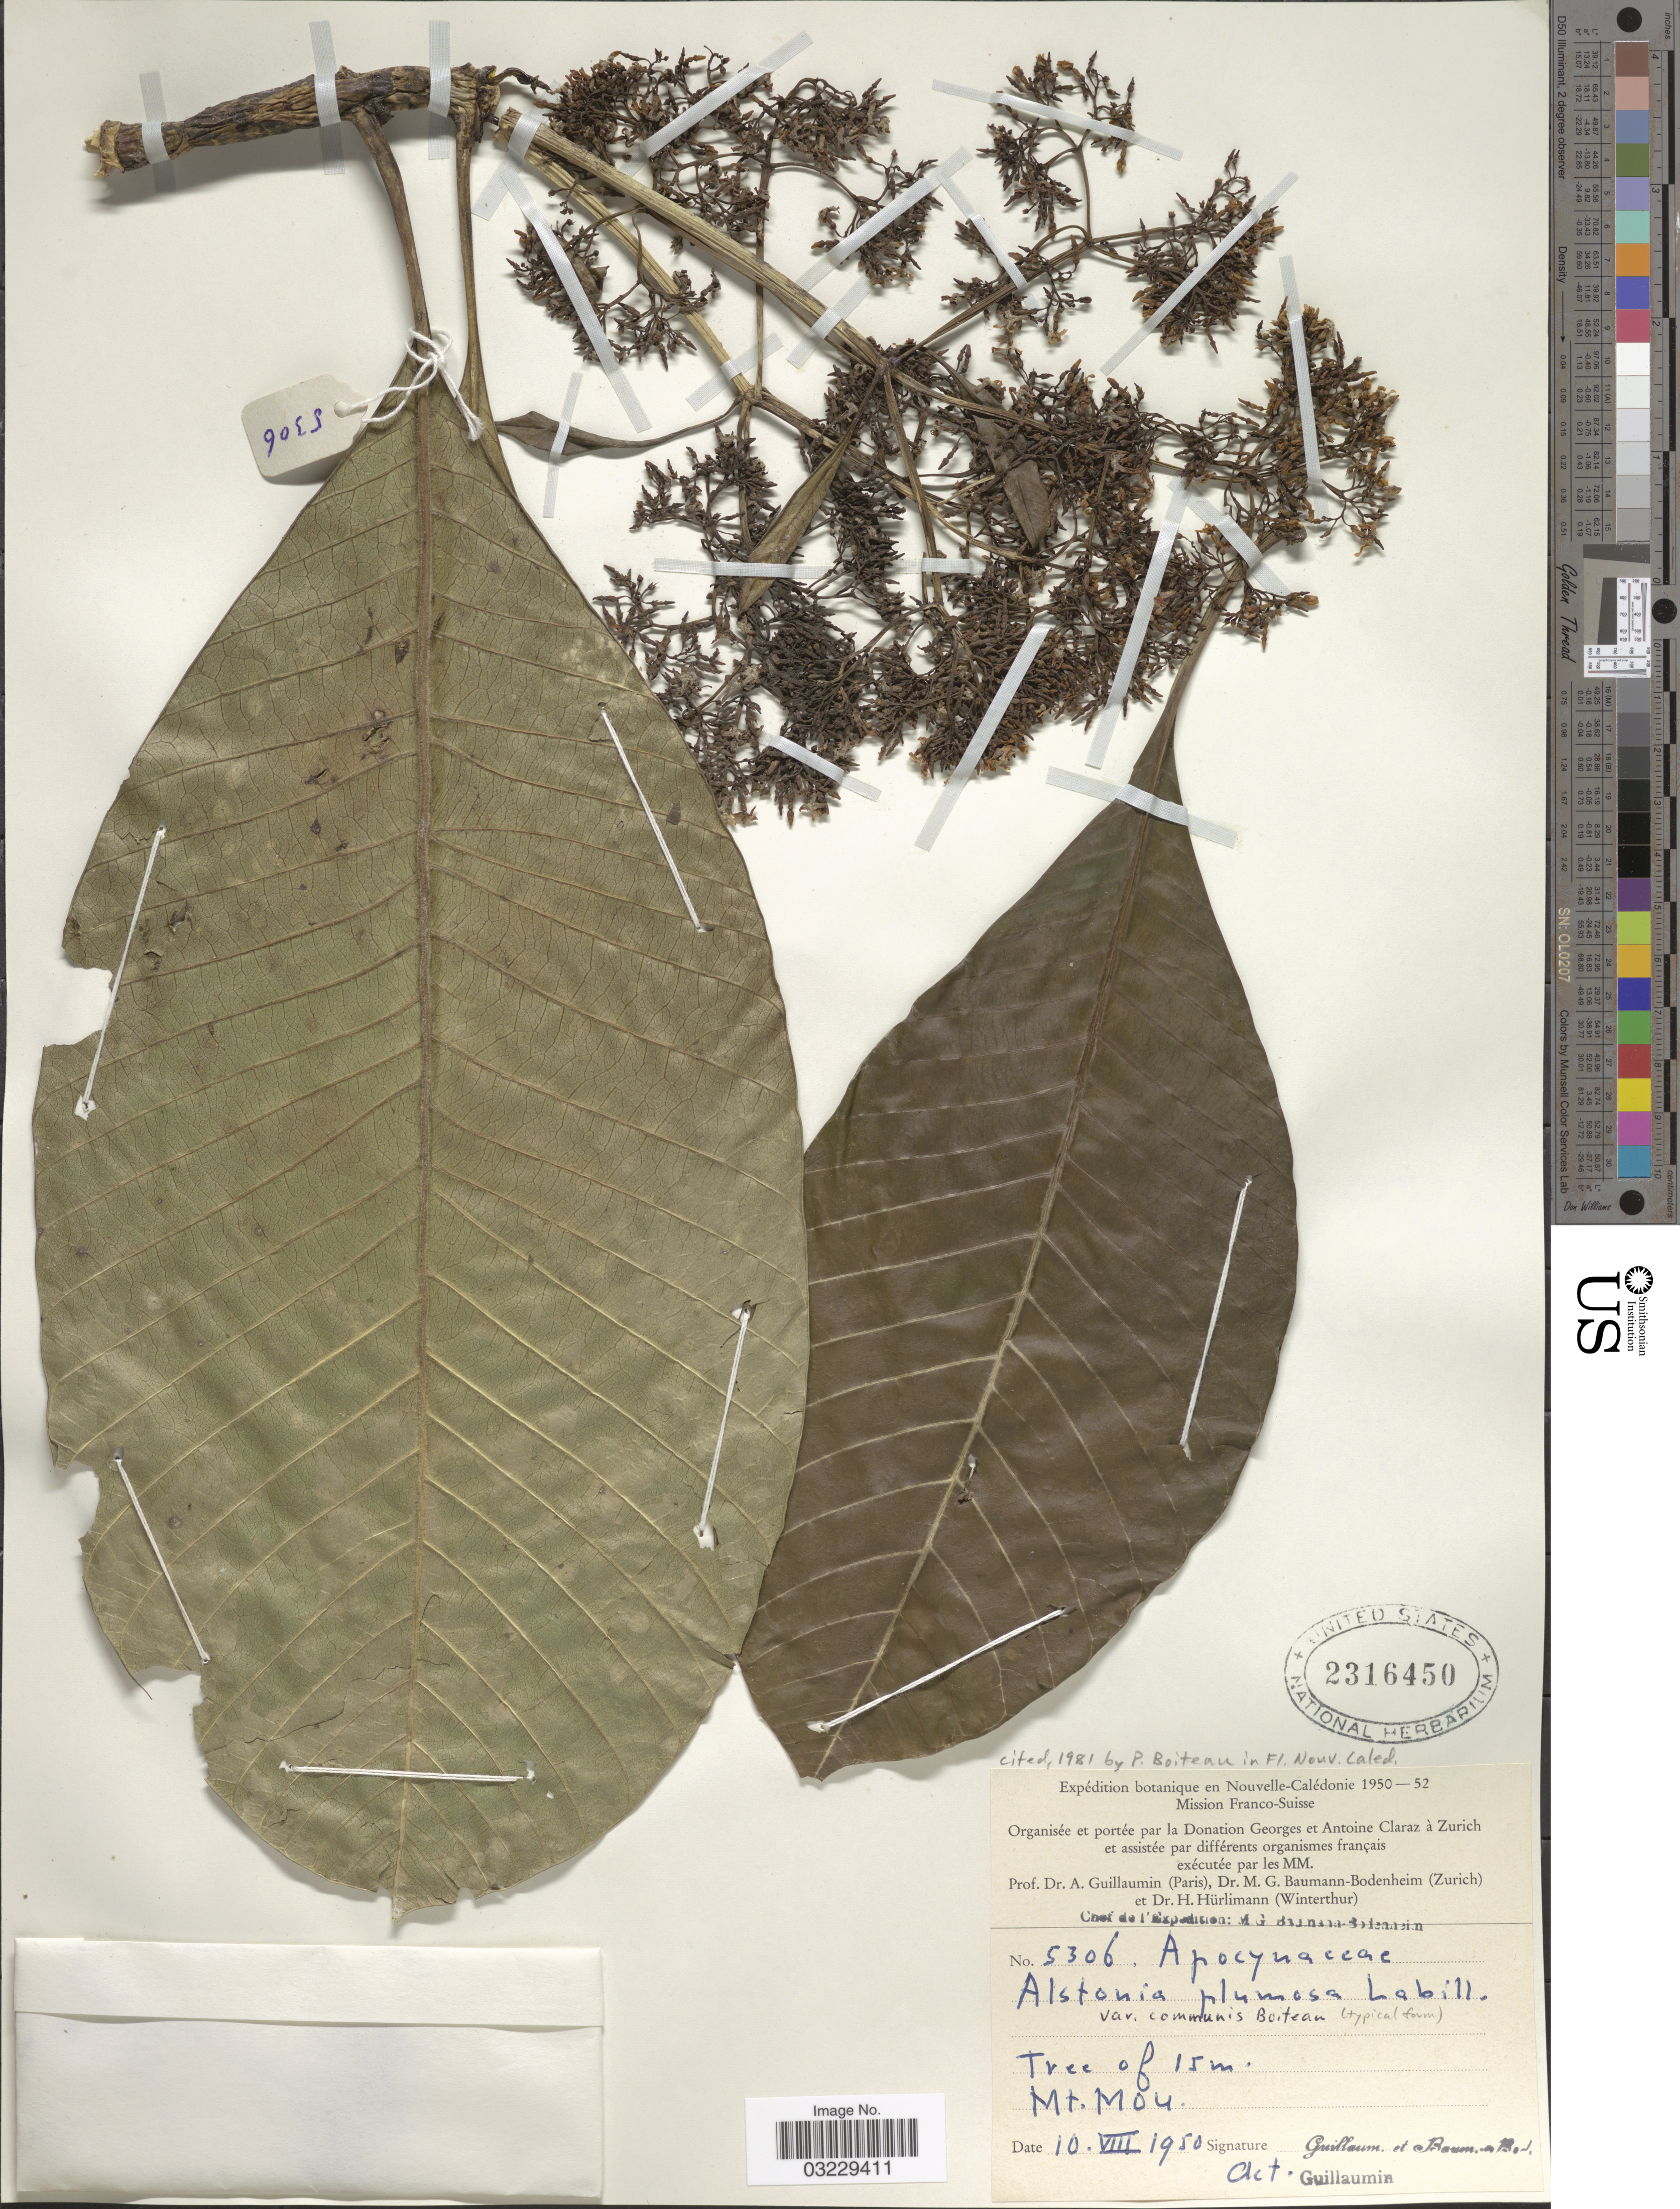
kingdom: Plantae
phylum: Tracheophyta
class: Magnoliopsida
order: Gentianales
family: Apocynaceae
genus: Alstonia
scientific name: Alstonia plumosa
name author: Labill.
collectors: A. Guillaumin & M. G. Baumann-Bodenheim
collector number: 5306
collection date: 1950-08-10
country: New Caledonia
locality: Mt. Mou.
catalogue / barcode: US 2316450